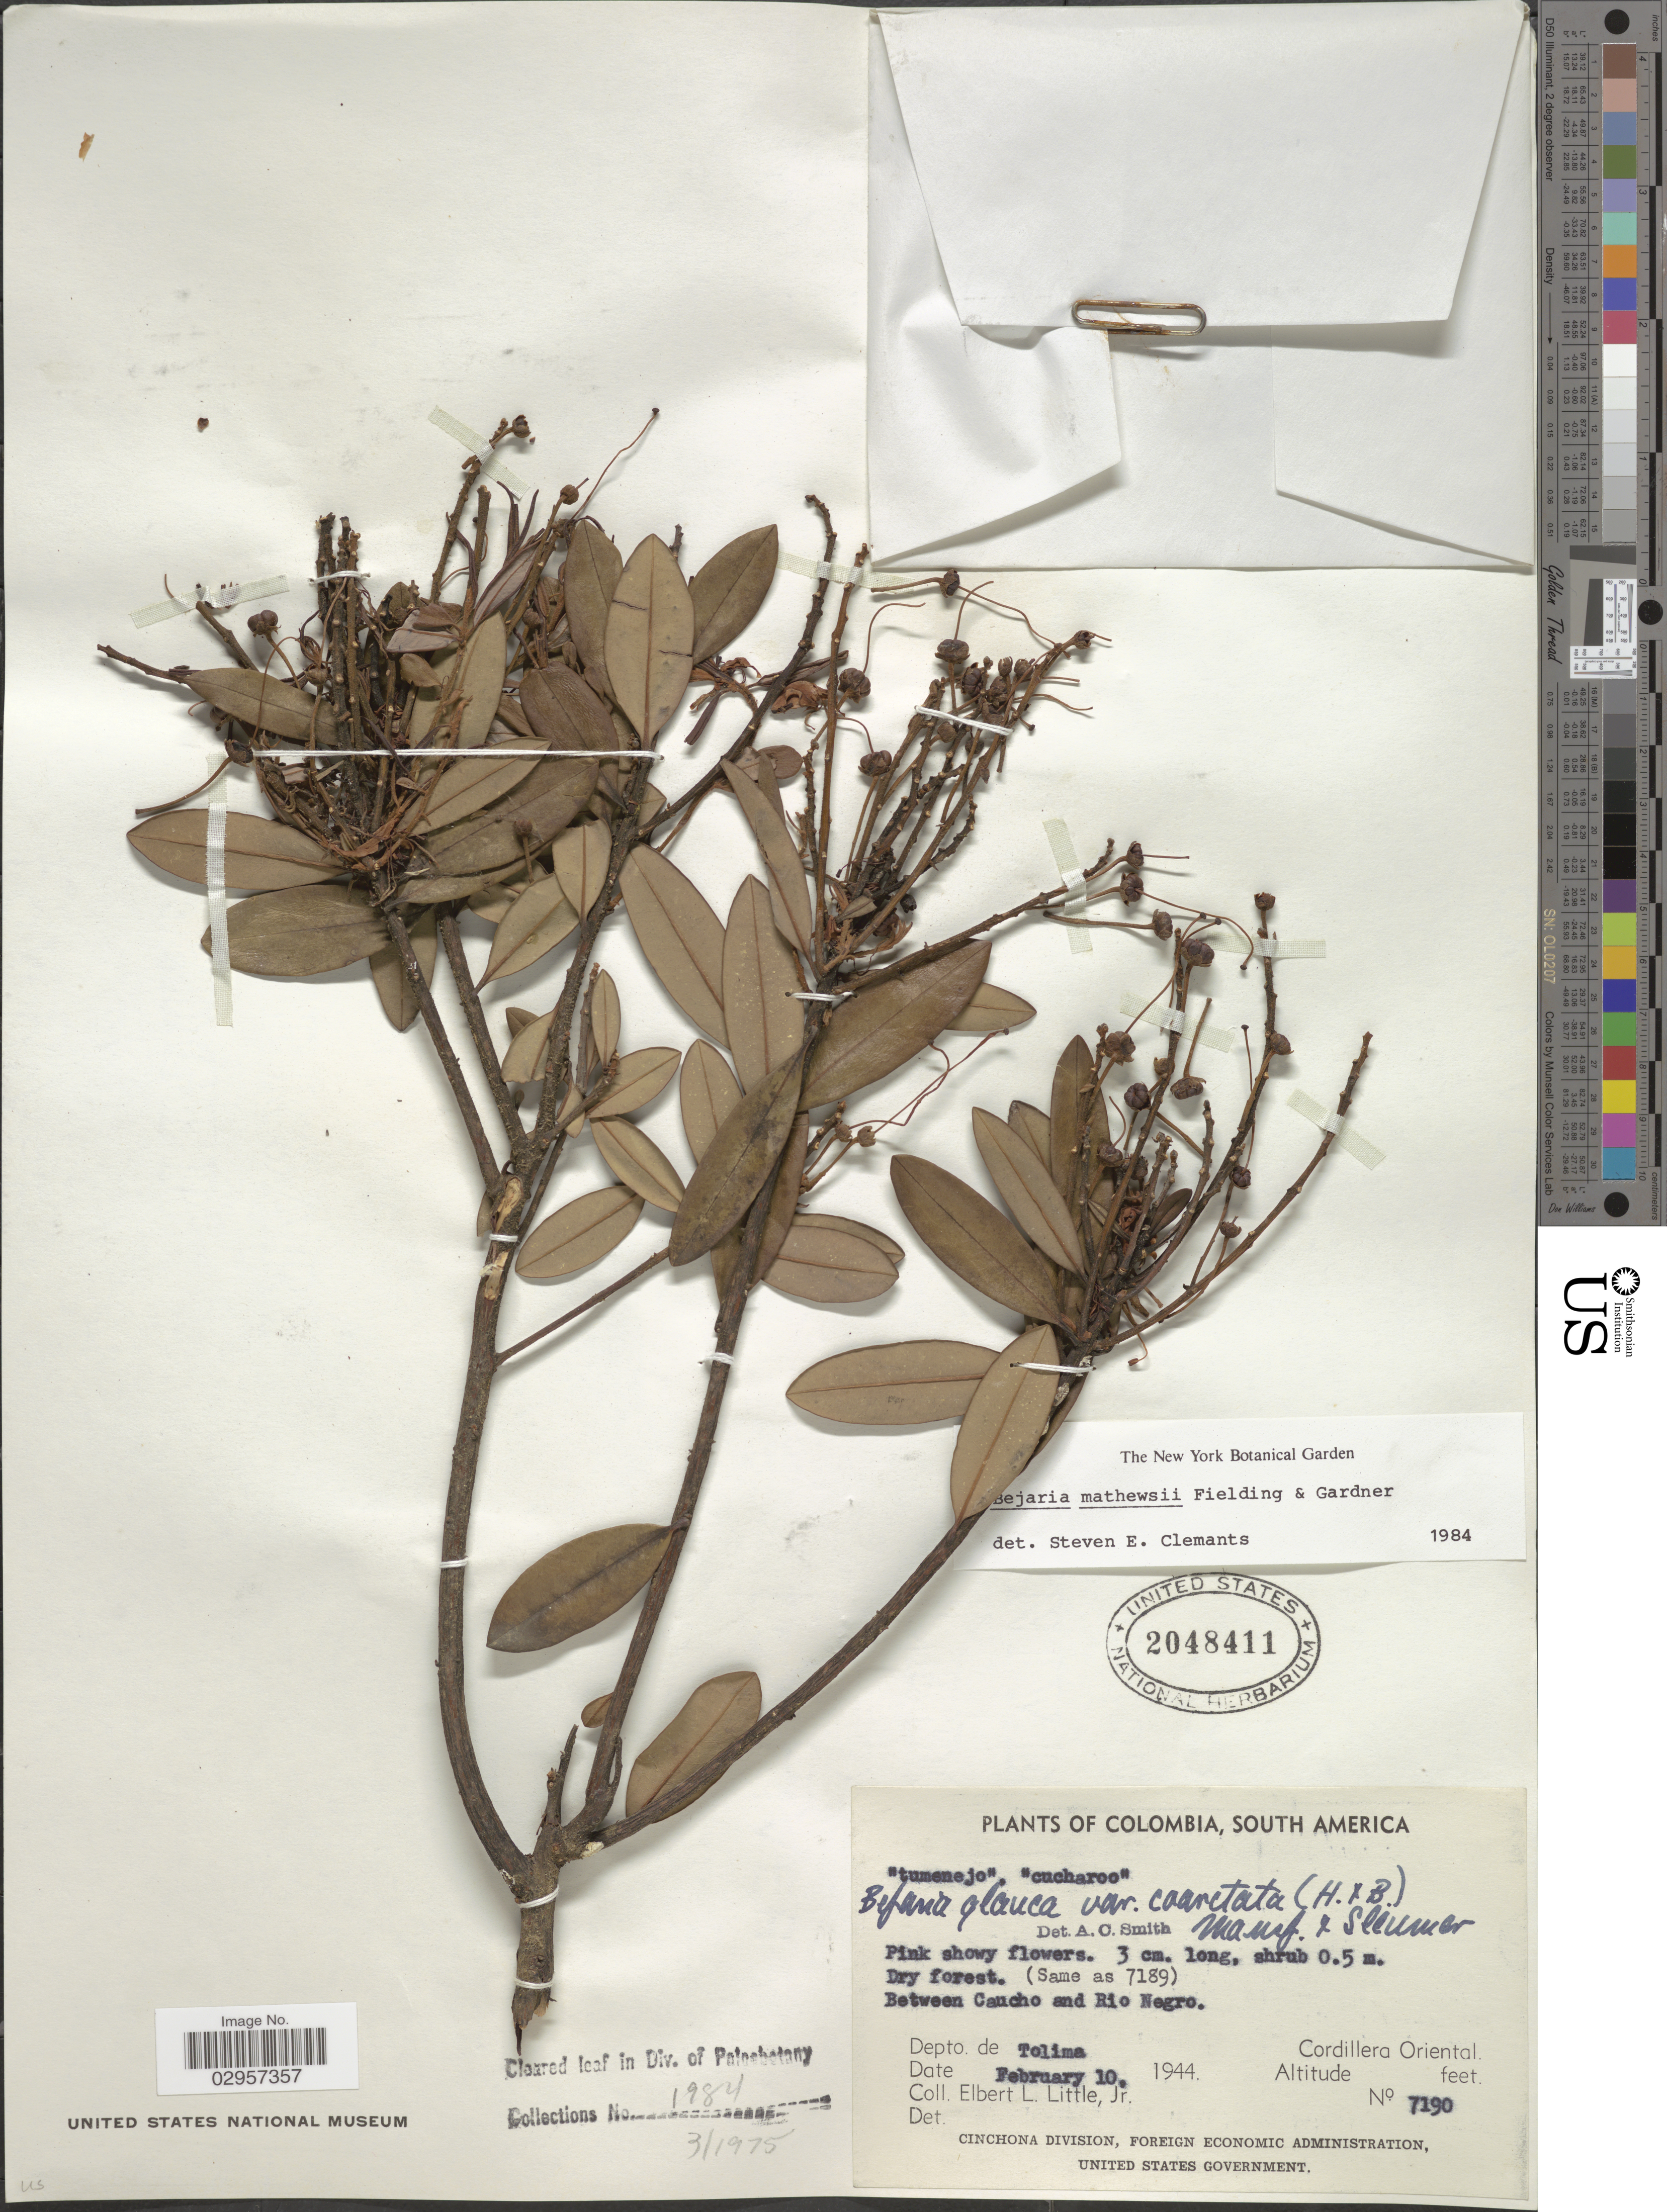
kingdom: Plantae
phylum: Tracheophyta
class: Magnoliopsida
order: Ericales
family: Ericaceae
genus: Bejaria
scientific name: Bejaria mathewsii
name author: Fielding & Gardner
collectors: E. L. Little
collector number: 7190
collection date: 1944-02-10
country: Colombia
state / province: Tolima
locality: Between Caucho and Rio Negro, Dept. de Tolima, Cordillera Oriental.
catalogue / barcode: US 2048411